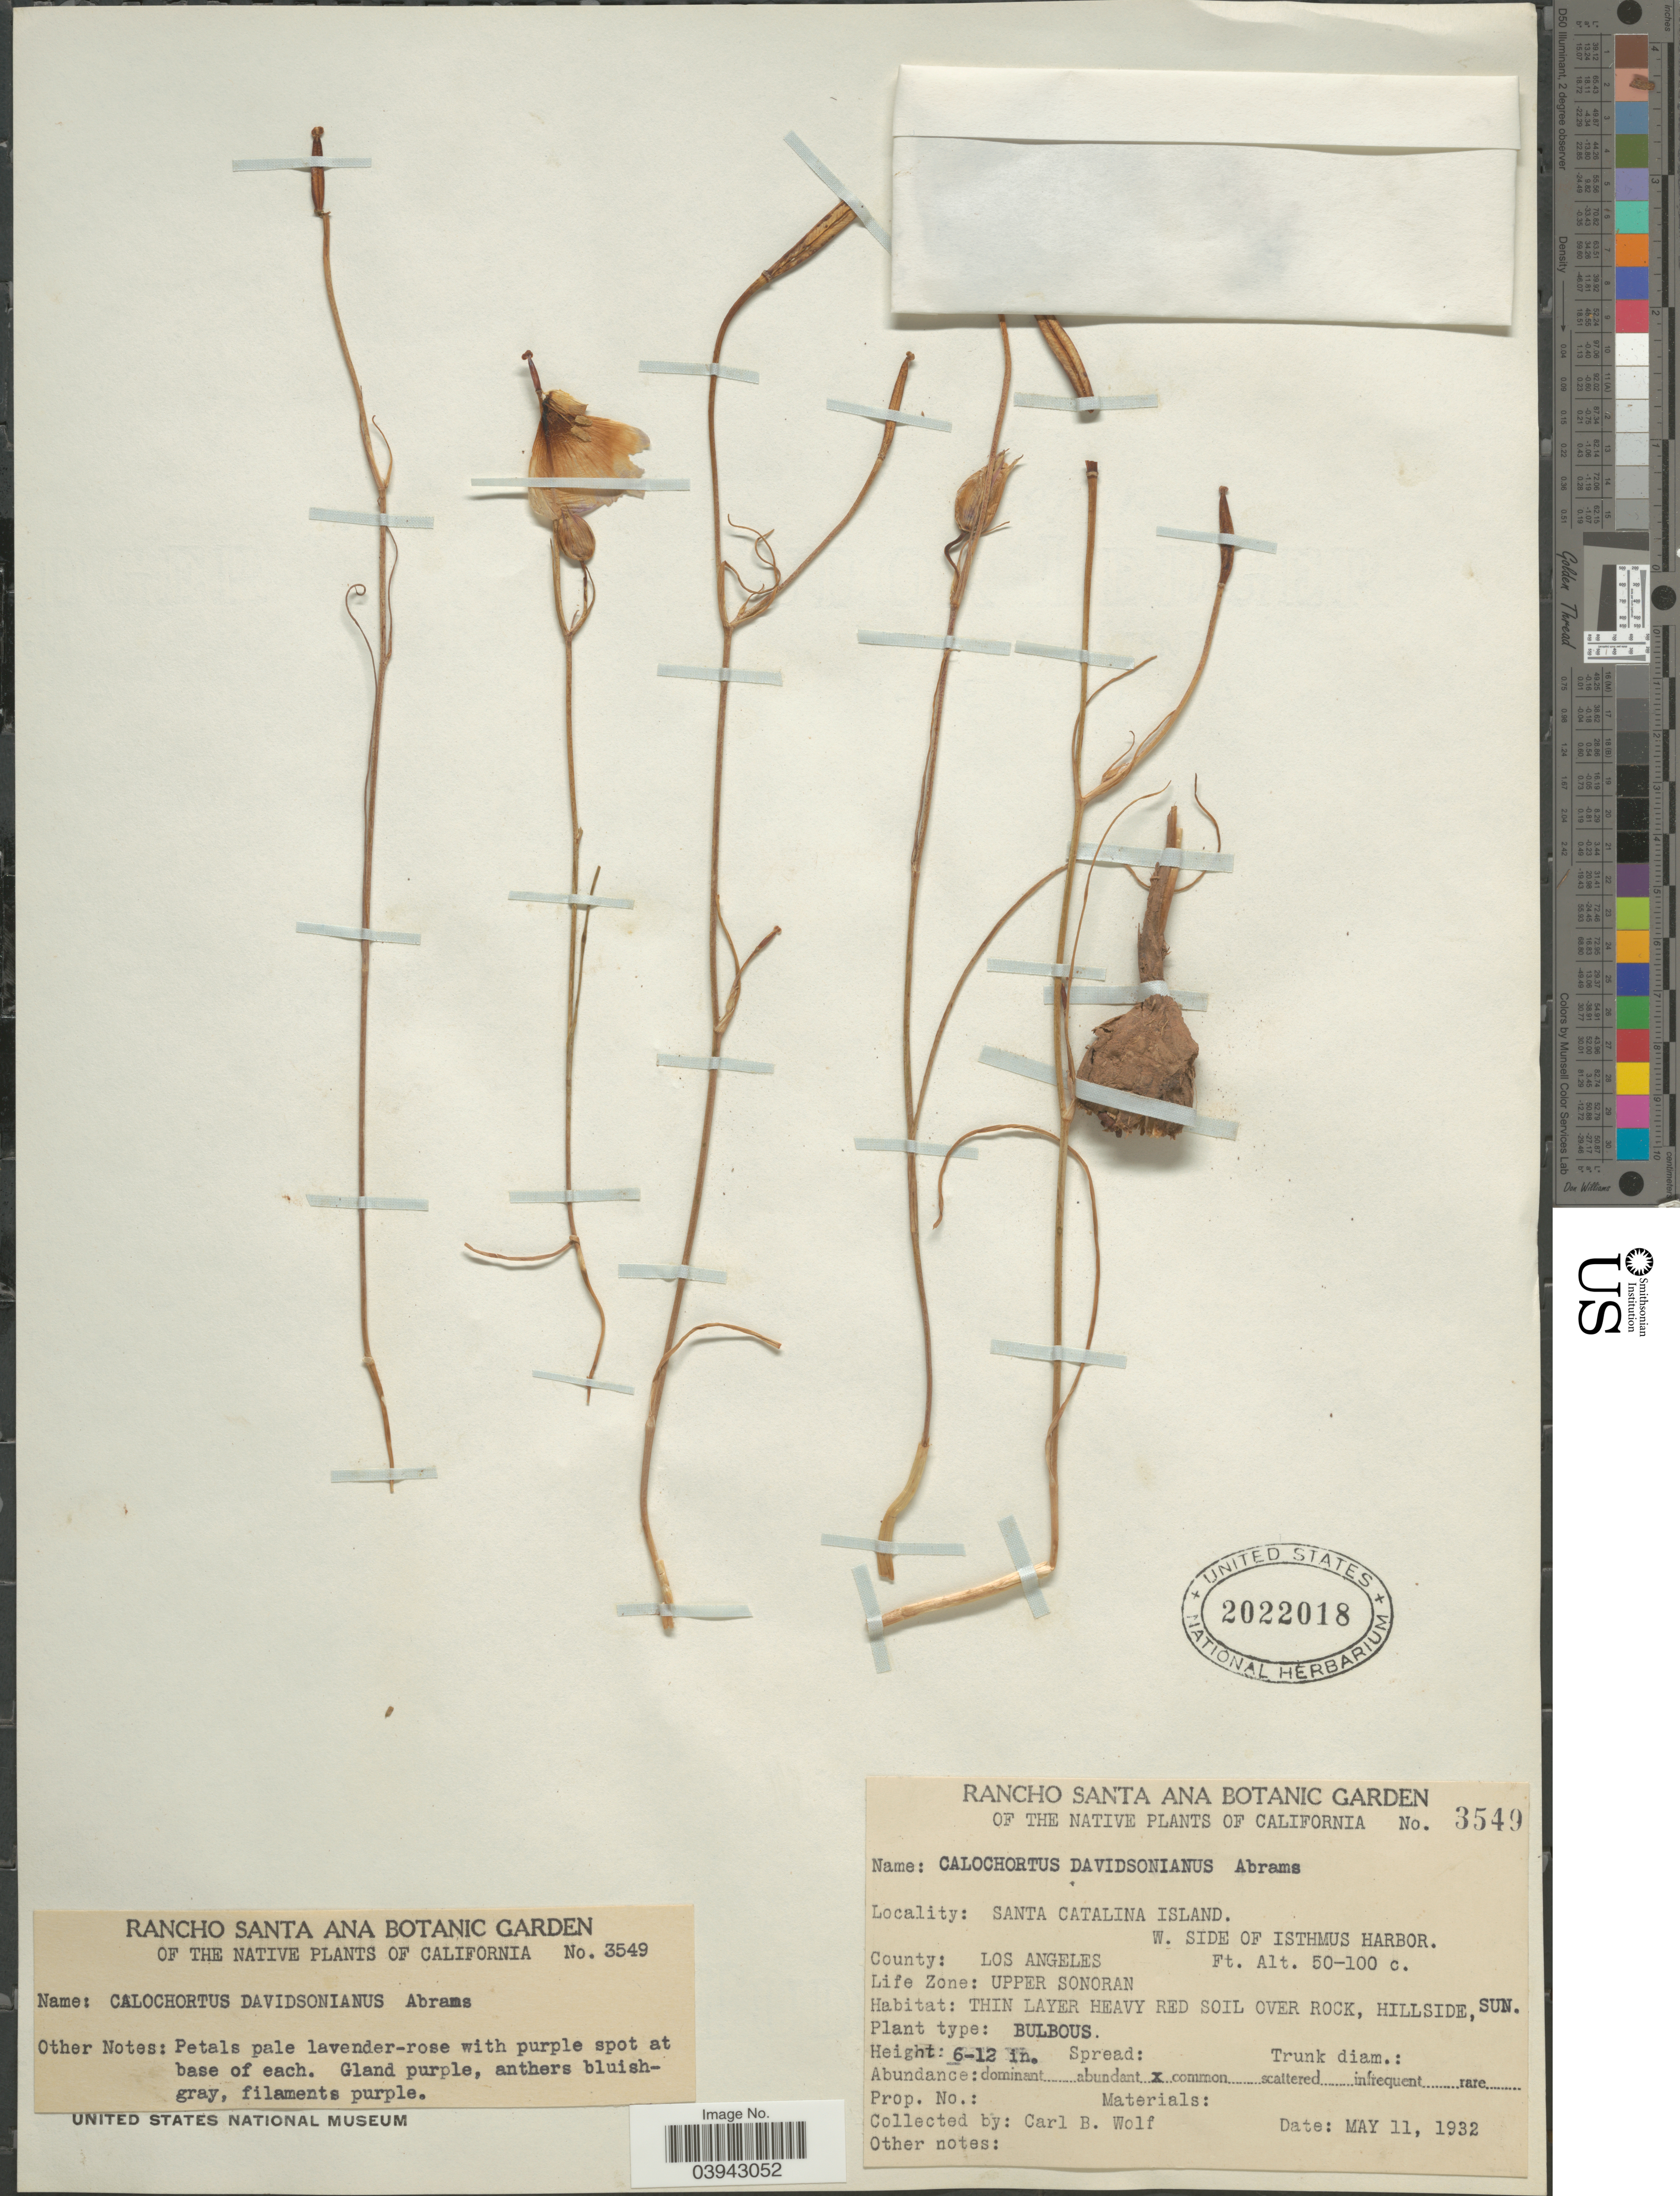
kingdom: Plantae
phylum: Tracheophyta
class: Liliopsida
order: Liliales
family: Liliaceae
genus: Calochortus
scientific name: Calochortus splendens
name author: Douglas ex Benth.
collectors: C. B. Wolf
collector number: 3549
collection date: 1932-05-11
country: United States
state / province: California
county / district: Los Angeles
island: Santa Catalina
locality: Santa Catalina Island. W. side of Isthmus Harbor. County: Los Angeles. Life Zone: Upper Sonoran.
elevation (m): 15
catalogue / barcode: US 2022018